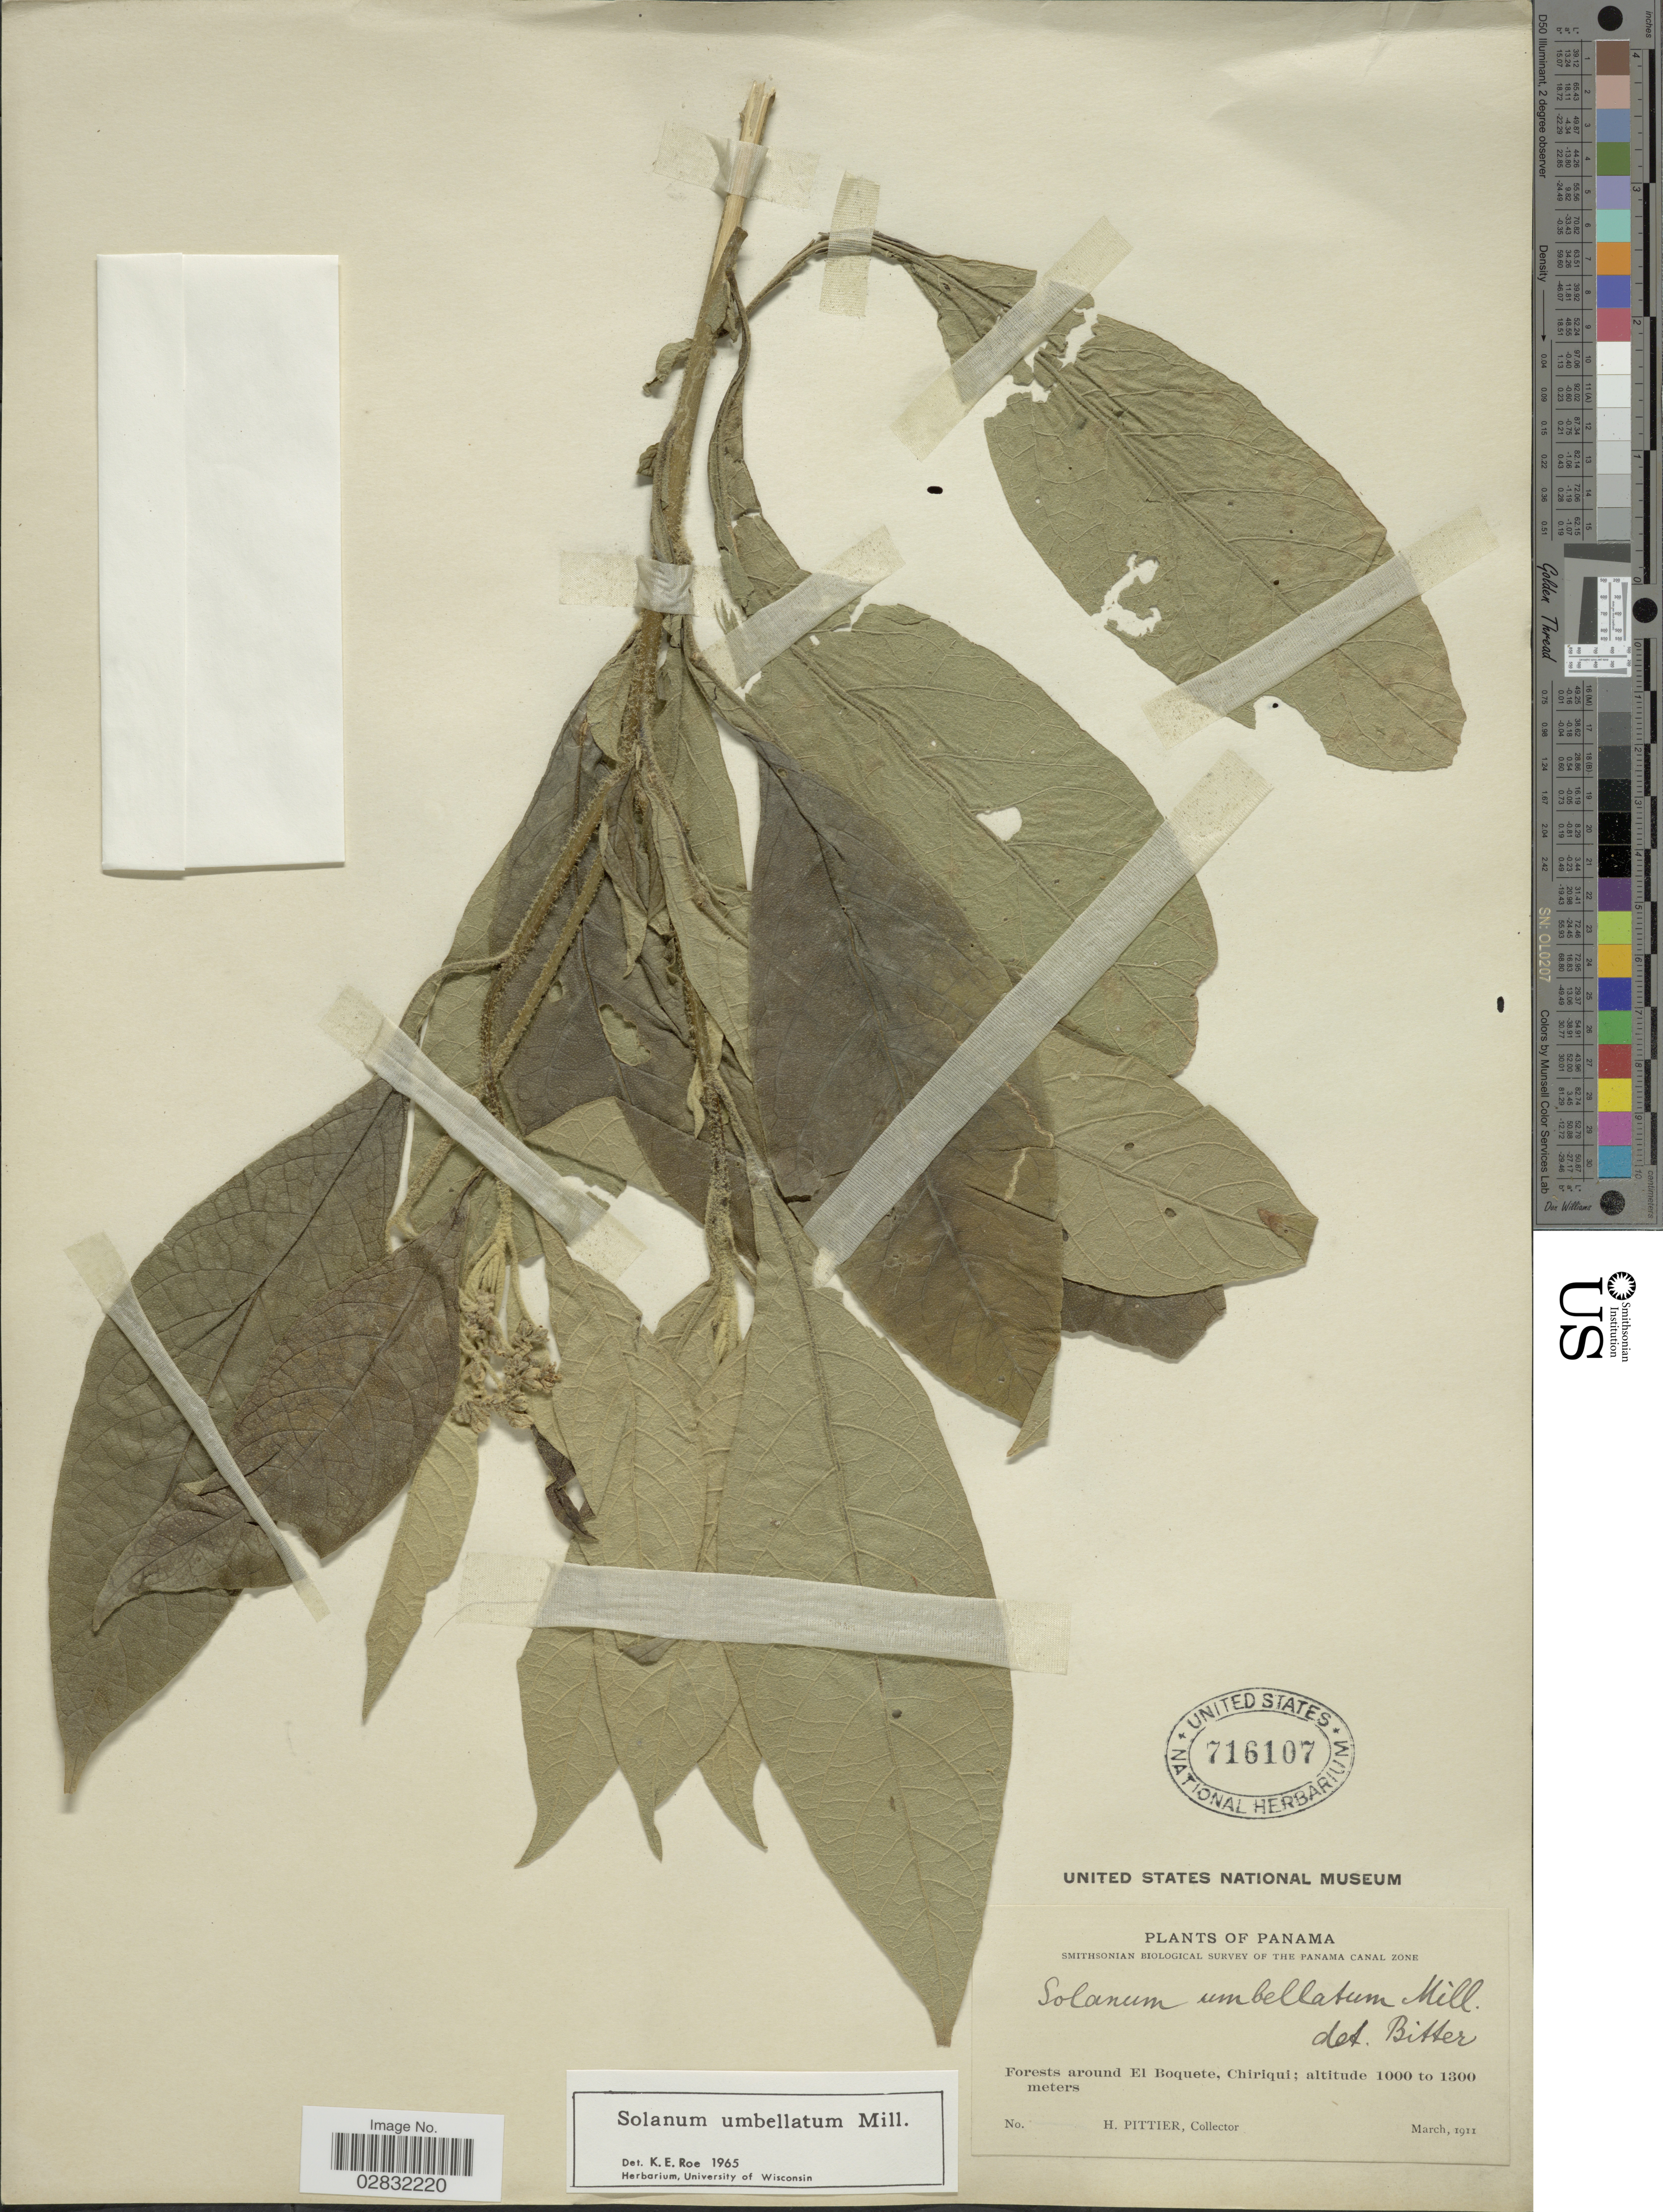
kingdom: Plantae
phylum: Tracheophyta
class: Magnoliopsida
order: Solanales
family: Solanaceae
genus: Solanum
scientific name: Solanum umbellatum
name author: Mill.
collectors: H. F. Pittier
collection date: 1911-03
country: Panama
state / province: Chiriqui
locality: Forests around El Boquete, Chiriqui.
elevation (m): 1000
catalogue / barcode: US 716107